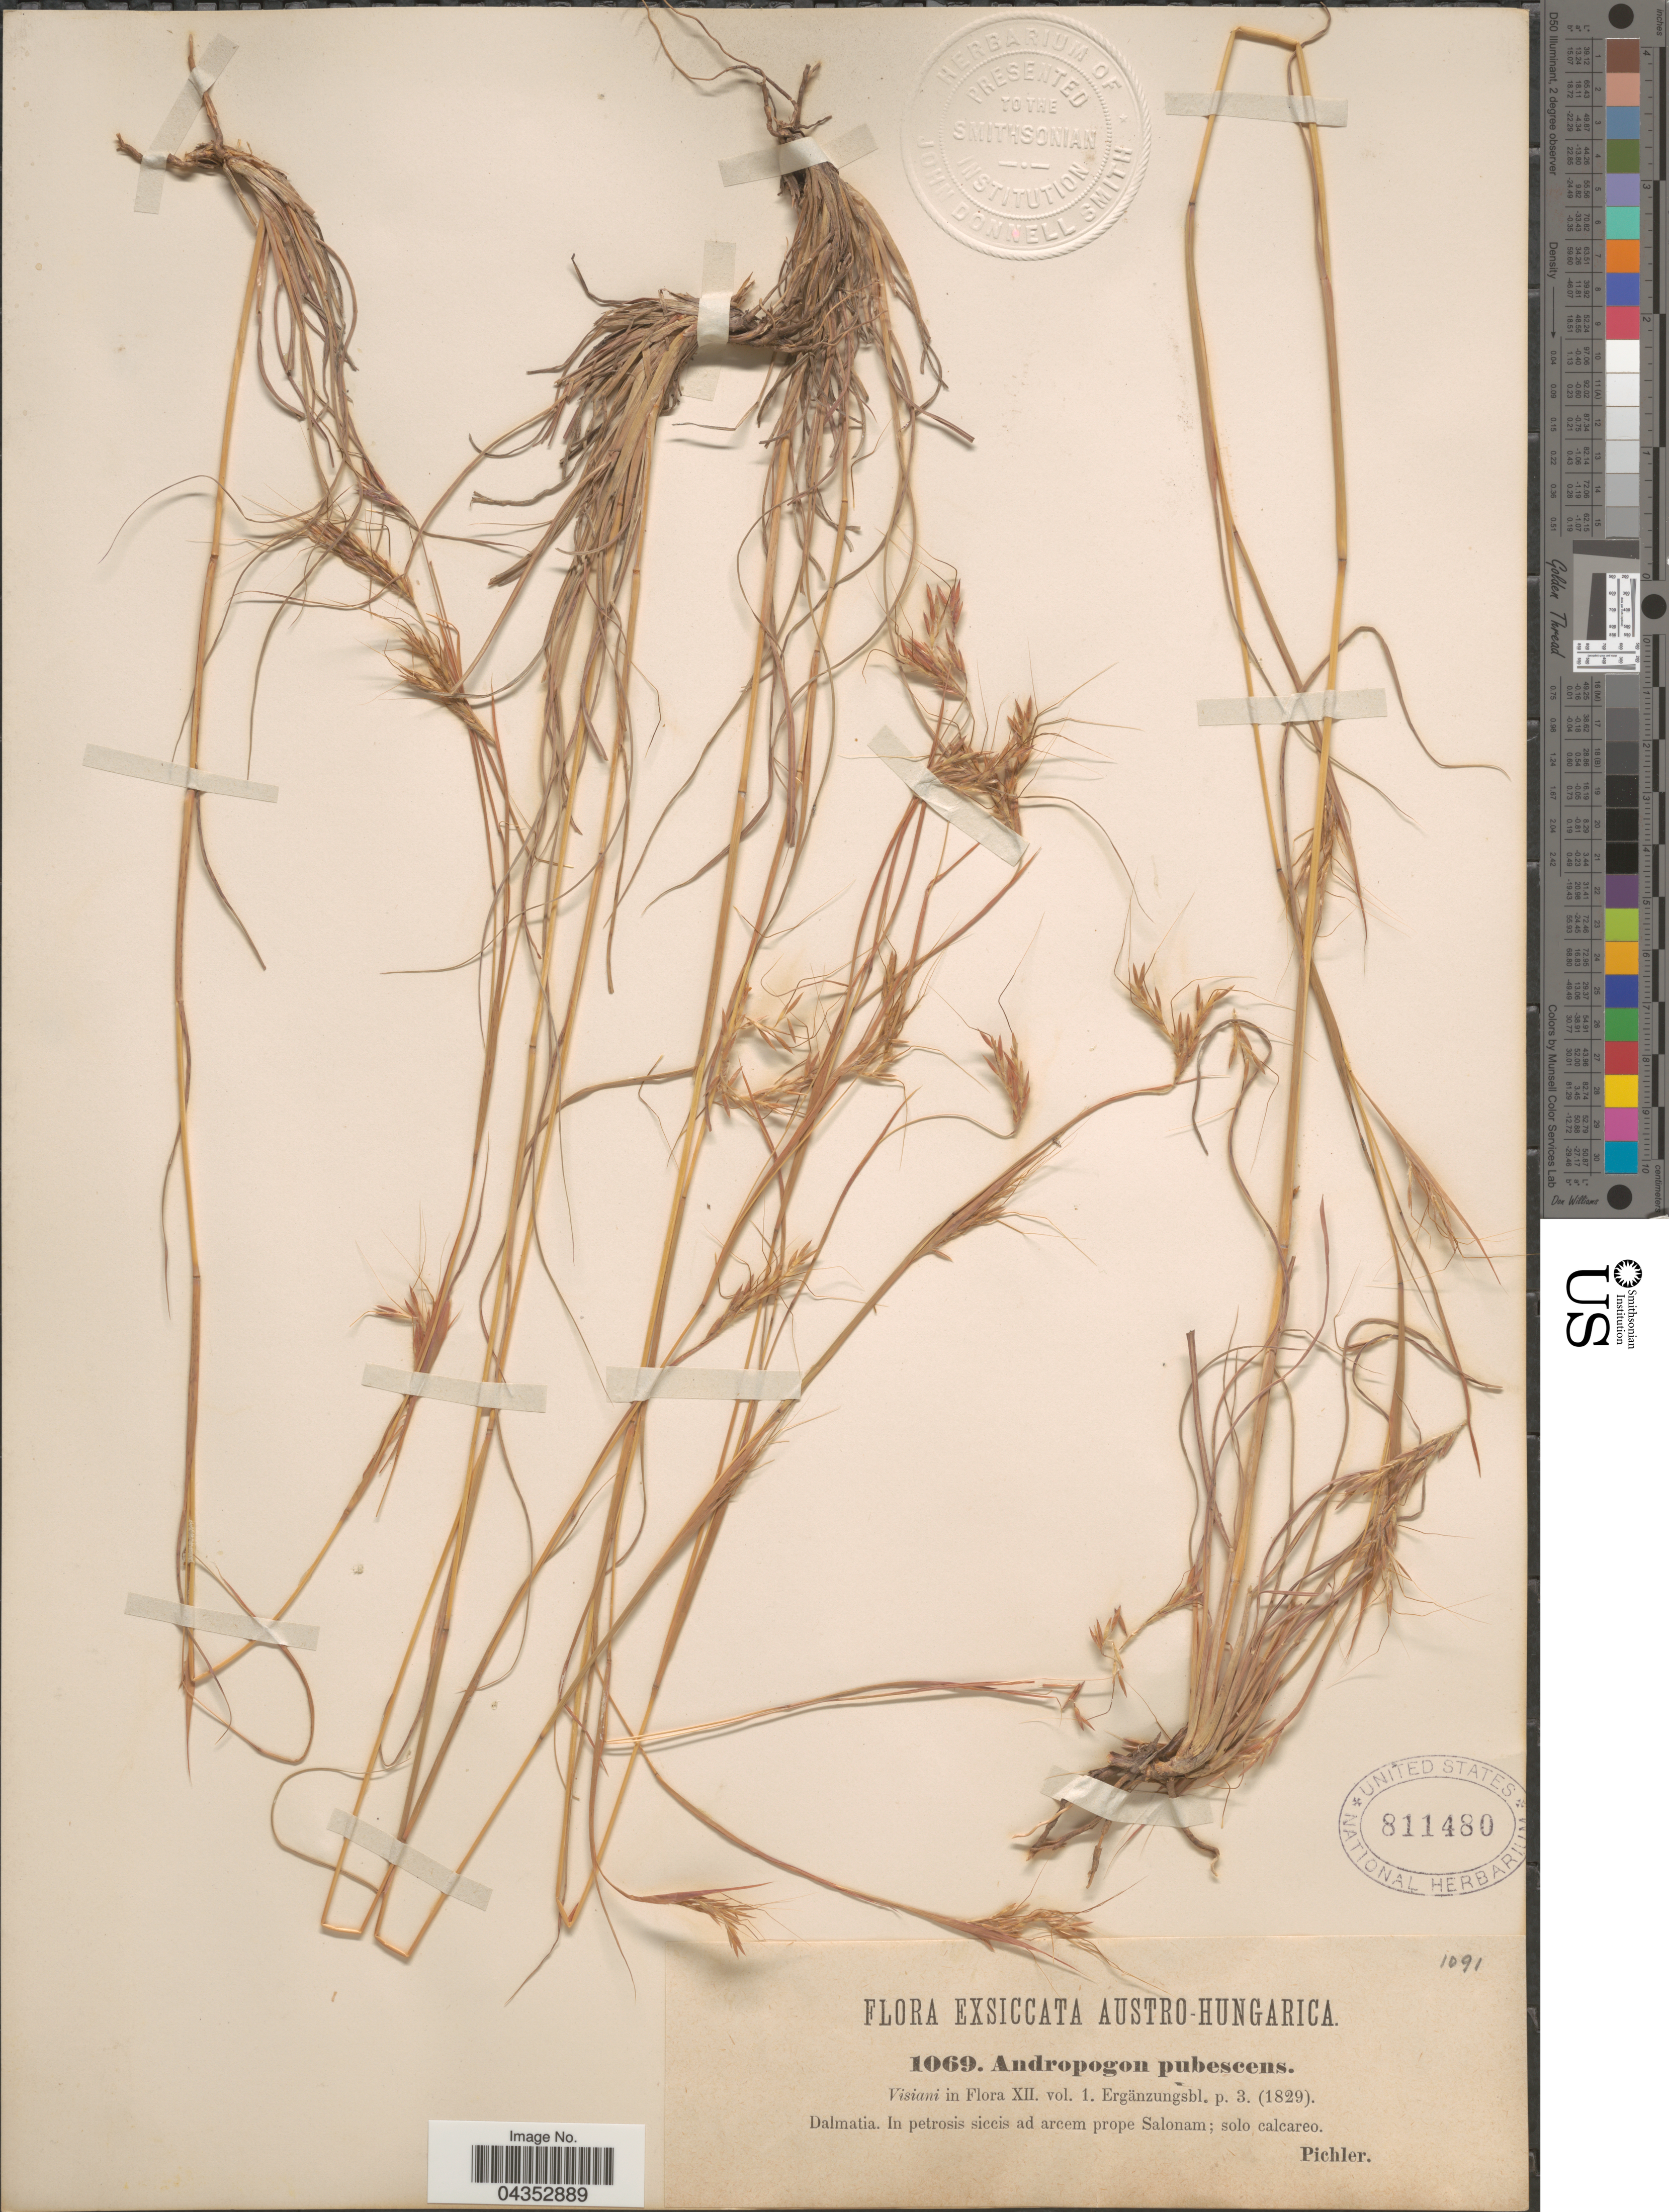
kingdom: Plantae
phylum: Tracheophyta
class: Liliopsida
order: Poales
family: Poaceae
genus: Hyparrhenia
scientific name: Hyparrhenia hirta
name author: (L.) Stapf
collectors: Pichler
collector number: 1069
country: Croatia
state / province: Split-Dalmatia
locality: Austro-Hungarica. Dalmatia. In petrosis siccis ad arcem prope Salonam.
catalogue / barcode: US 811480